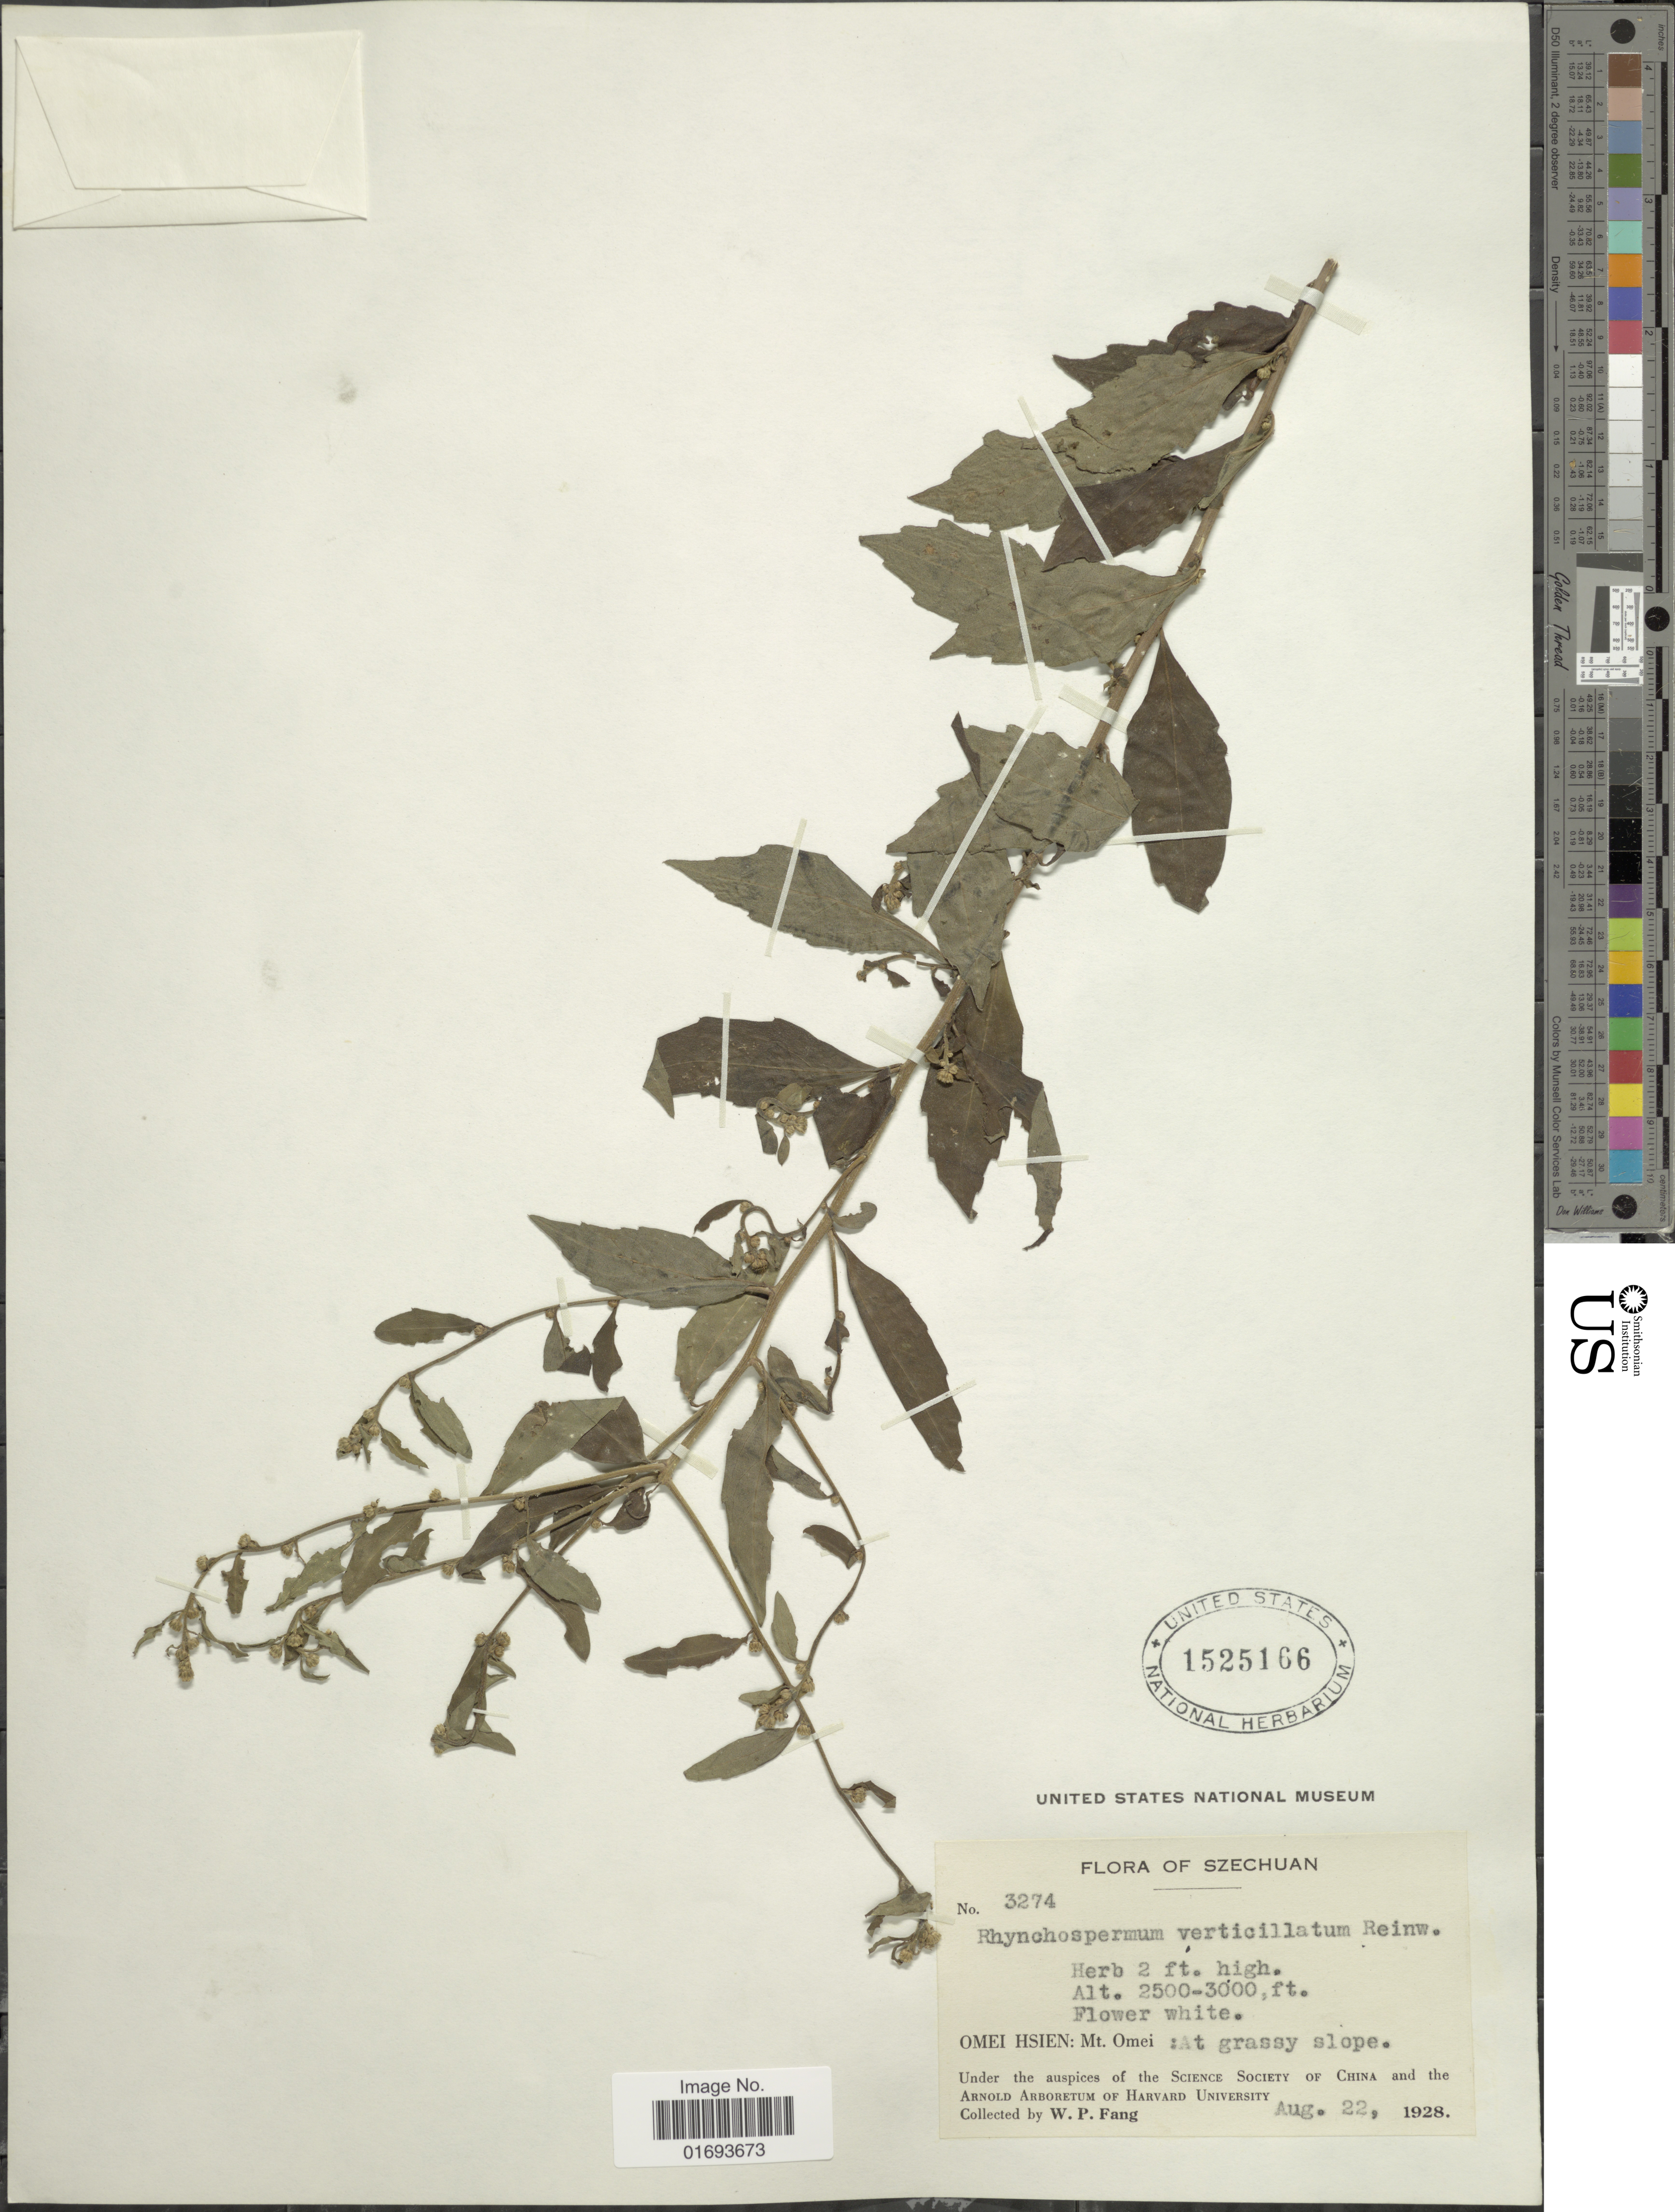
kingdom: Plantae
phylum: Tracheophyta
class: Magnoliopsida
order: Asterales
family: Asteraceae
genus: Rhynchospermum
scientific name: Rhynchospermum verticillatum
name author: Reinw.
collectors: W. P. Fang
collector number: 3274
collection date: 1928-08-22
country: China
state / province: Sichuan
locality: Szechuan, Omei Hsien: Mt. Omei. at grasy slope.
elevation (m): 762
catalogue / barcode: US 1525166